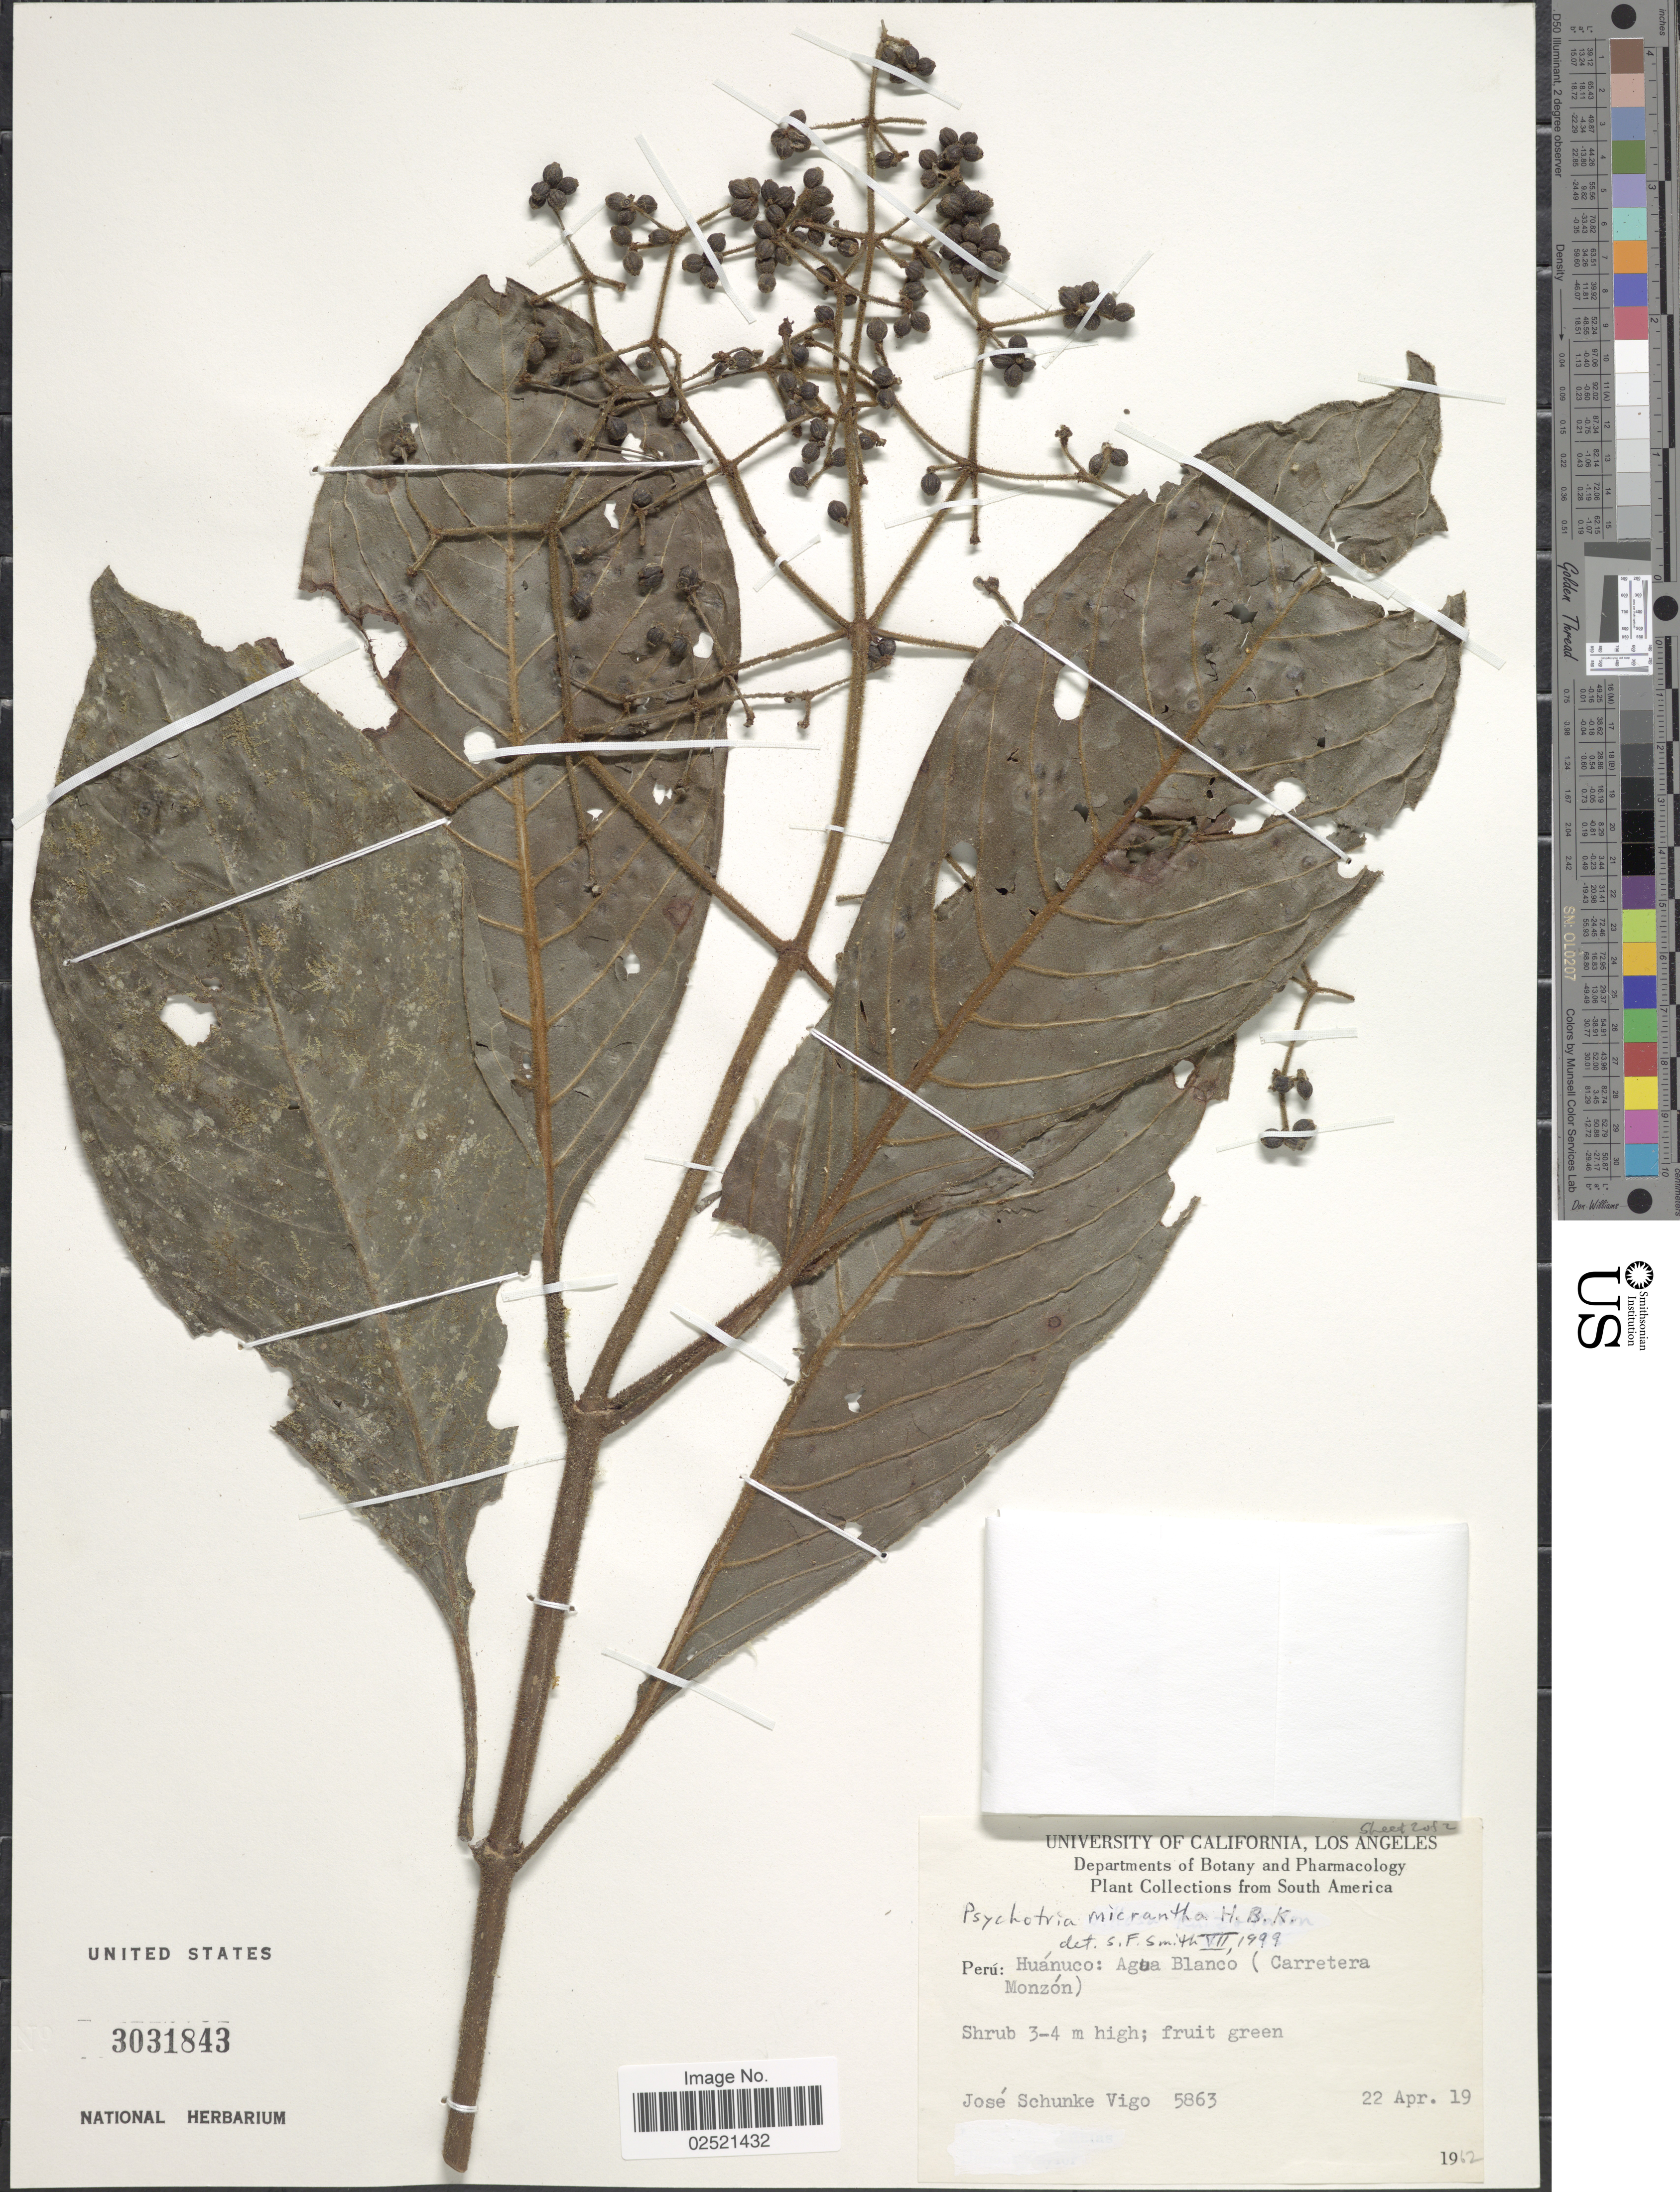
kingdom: Plantae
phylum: Tracheophyta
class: Magnoliopsida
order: Gentianales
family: Rubiaceae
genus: Psychotria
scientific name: Psychotria micrantha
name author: Kunth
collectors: J. Schunke Vigo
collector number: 5863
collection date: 1962-04-22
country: Peru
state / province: Huánuco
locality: Agua Blanco (Carretera Monzon).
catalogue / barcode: US 3031843